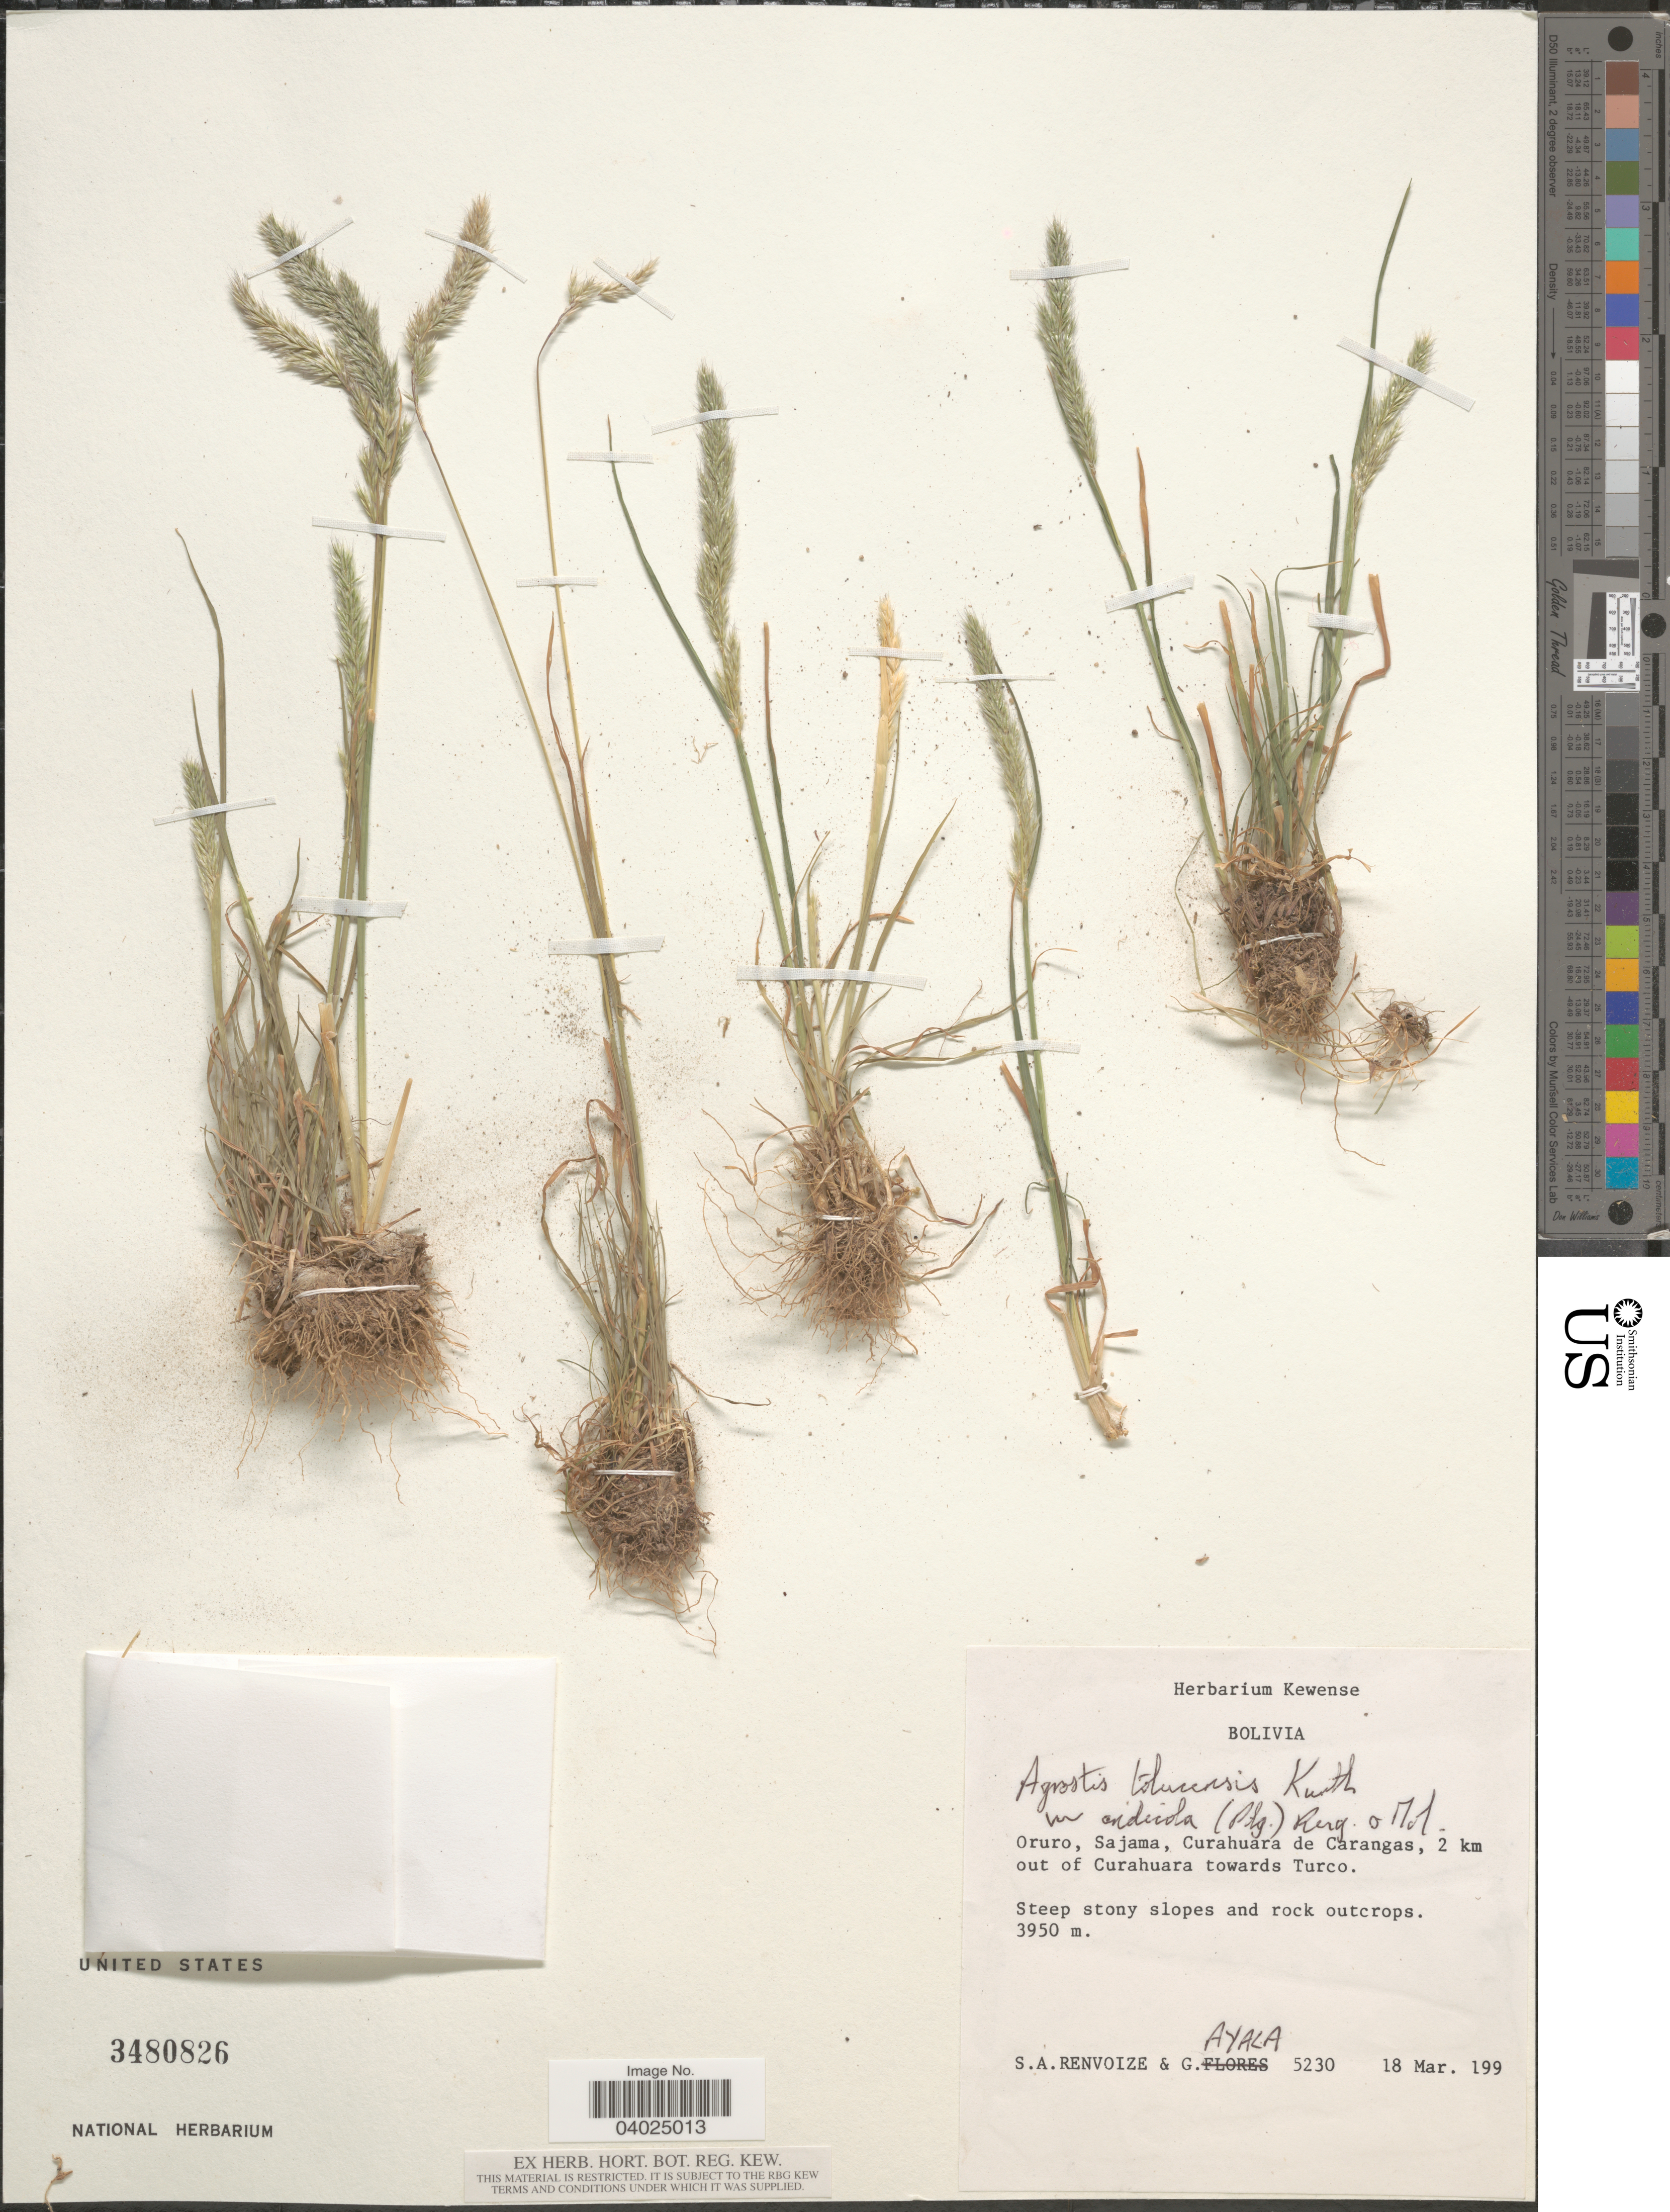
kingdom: Plantae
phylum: Tracheophyta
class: Liliopsida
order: Poales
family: Poaceae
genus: Agrostis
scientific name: Agrostis tolucensis var. andicola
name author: (Pilg.) Rúgolo & A.M. Molina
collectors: S. A. Renvoize & G. Ayala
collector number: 5230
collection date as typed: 18 Mar. 199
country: Bolivia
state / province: Oruro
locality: Sajama, Curahuara de Carangas, 2 km out of Curahuara towards Turco.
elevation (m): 3950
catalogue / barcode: US 3480826